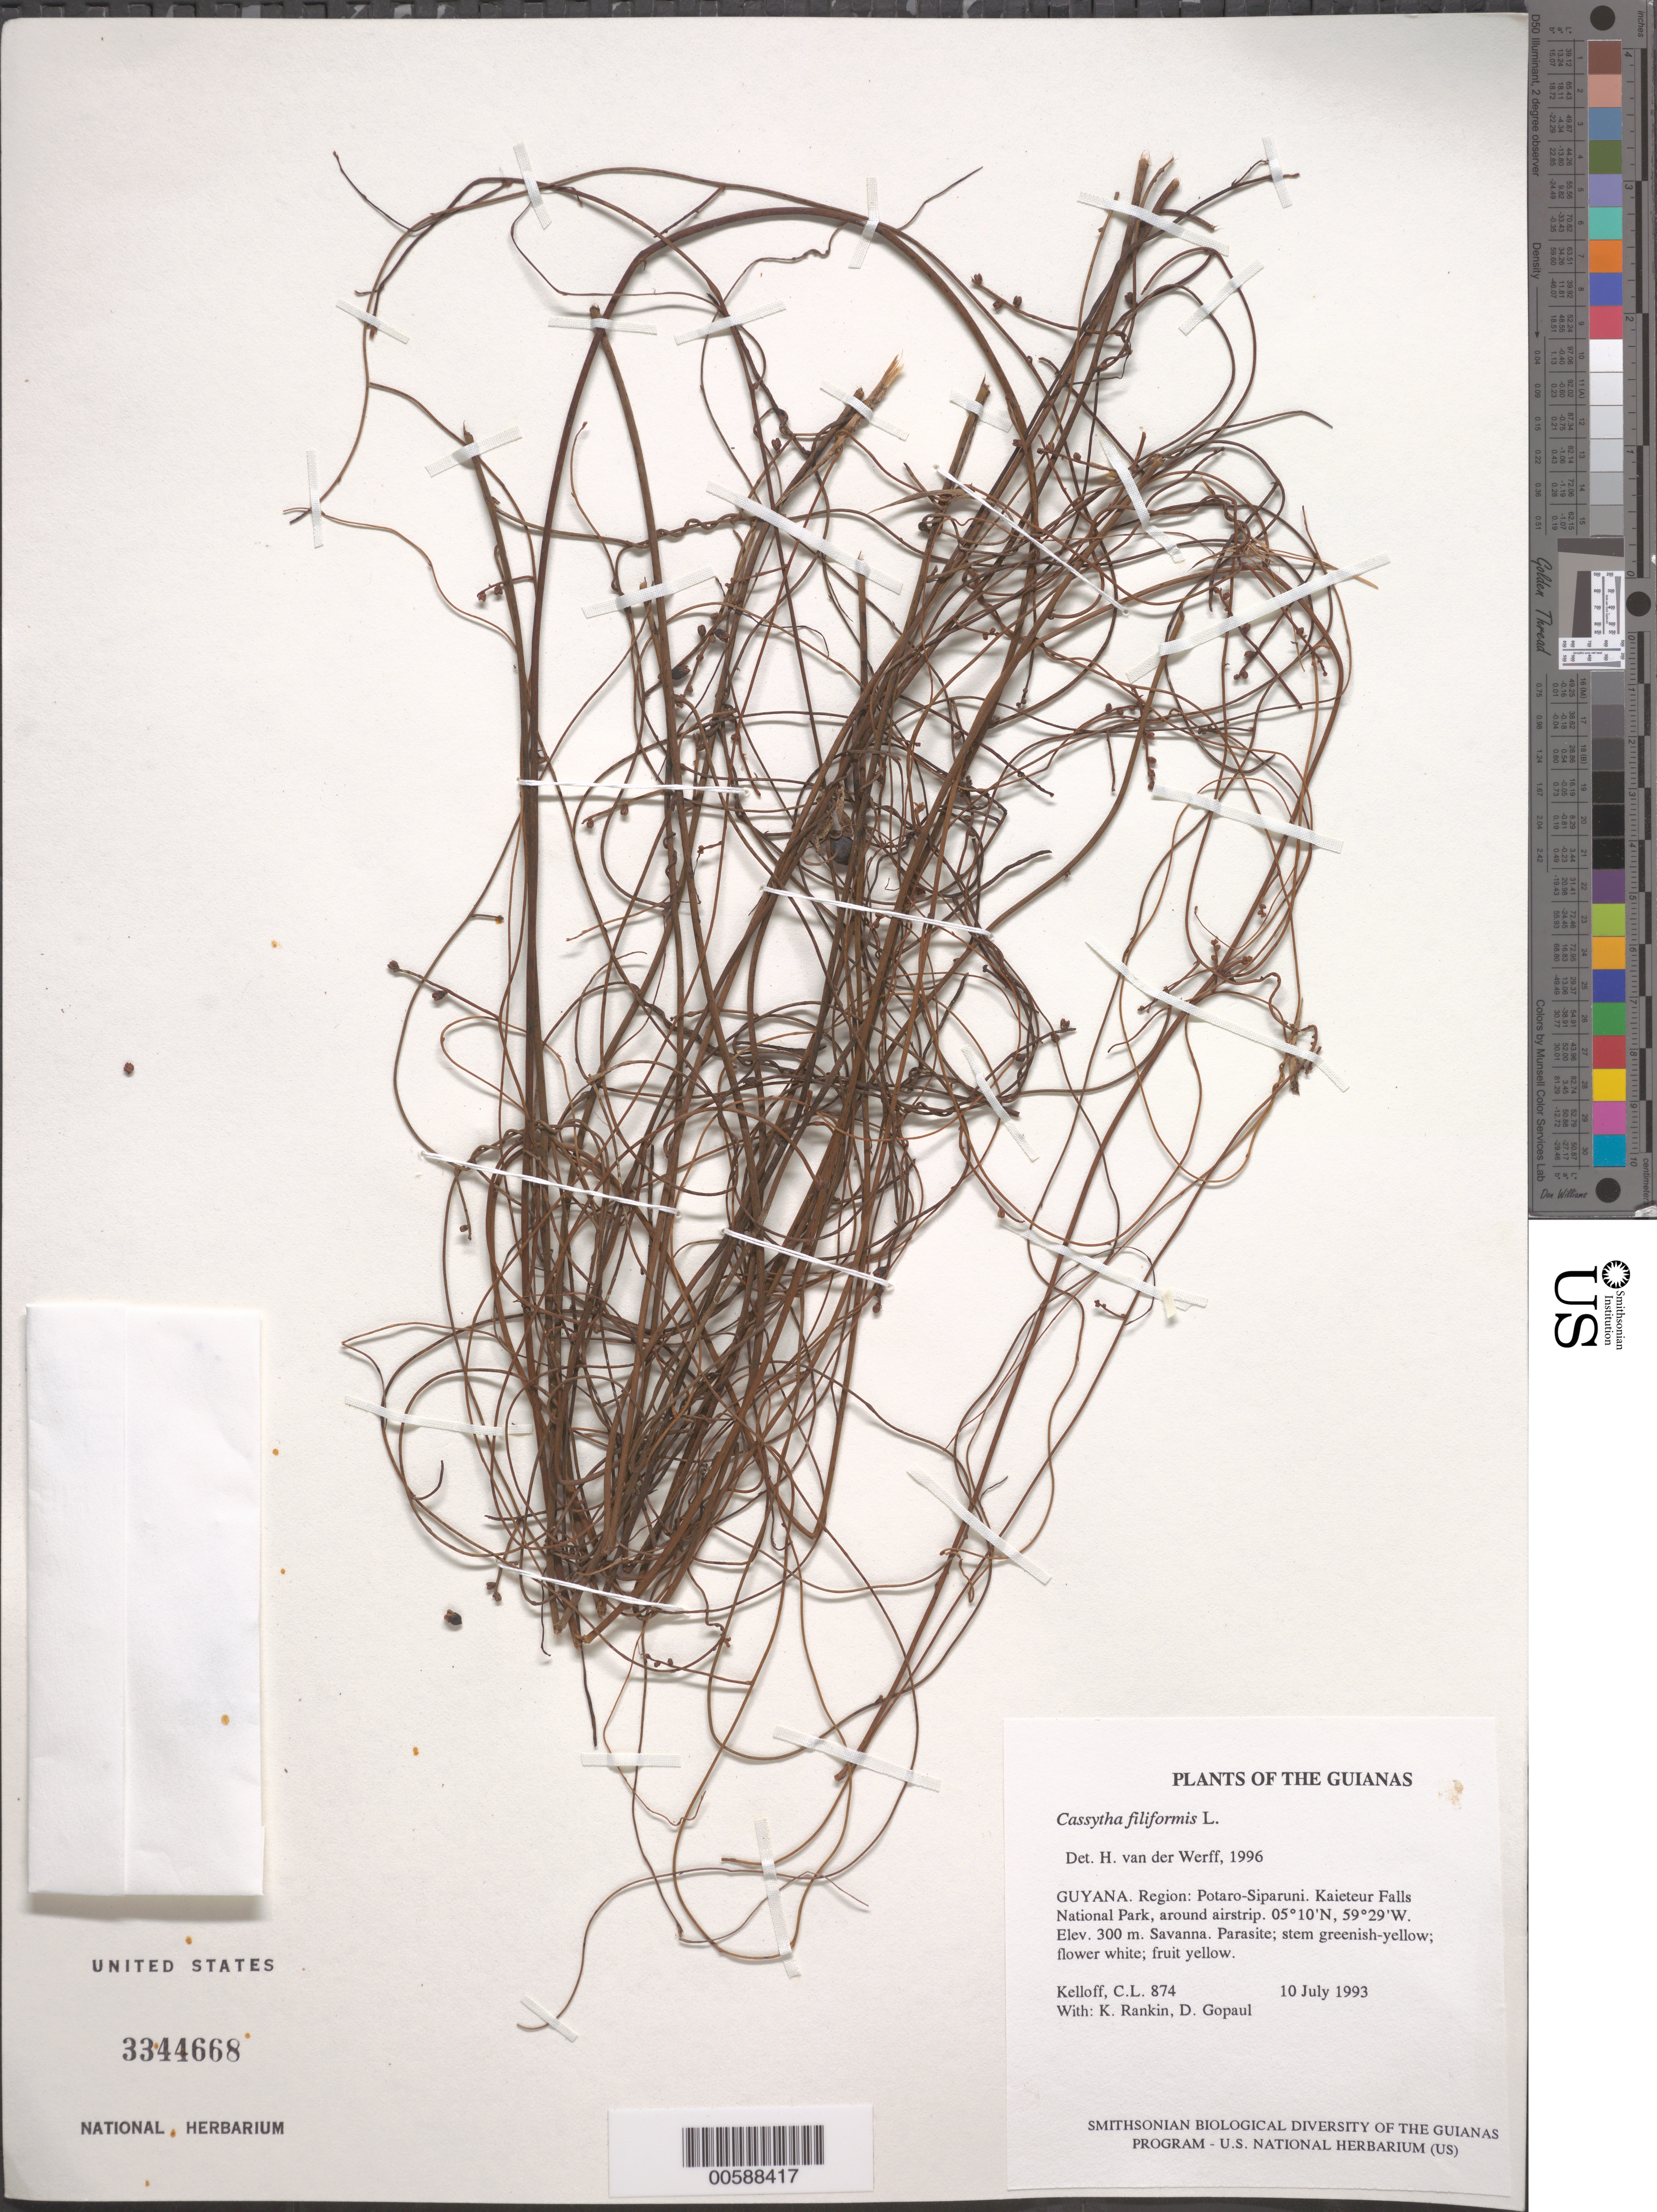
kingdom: Plantae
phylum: Tracheophyta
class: Magnoliopsida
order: Laurales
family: Lauraceae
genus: Cassytha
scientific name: Cassytha filiformis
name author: L.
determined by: van der Werff, H., (MO), Missouri Botanical Garden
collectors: C. L. Kelloff, K. Rankin & D. Gopaul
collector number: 0874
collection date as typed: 10 July 1993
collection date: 1993-07-10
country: Guyana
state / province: Potaro-Siparuni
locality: Kaieteur Falls National Park, around airstrip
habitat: Savanna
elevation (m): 300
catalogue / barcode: US 3344668